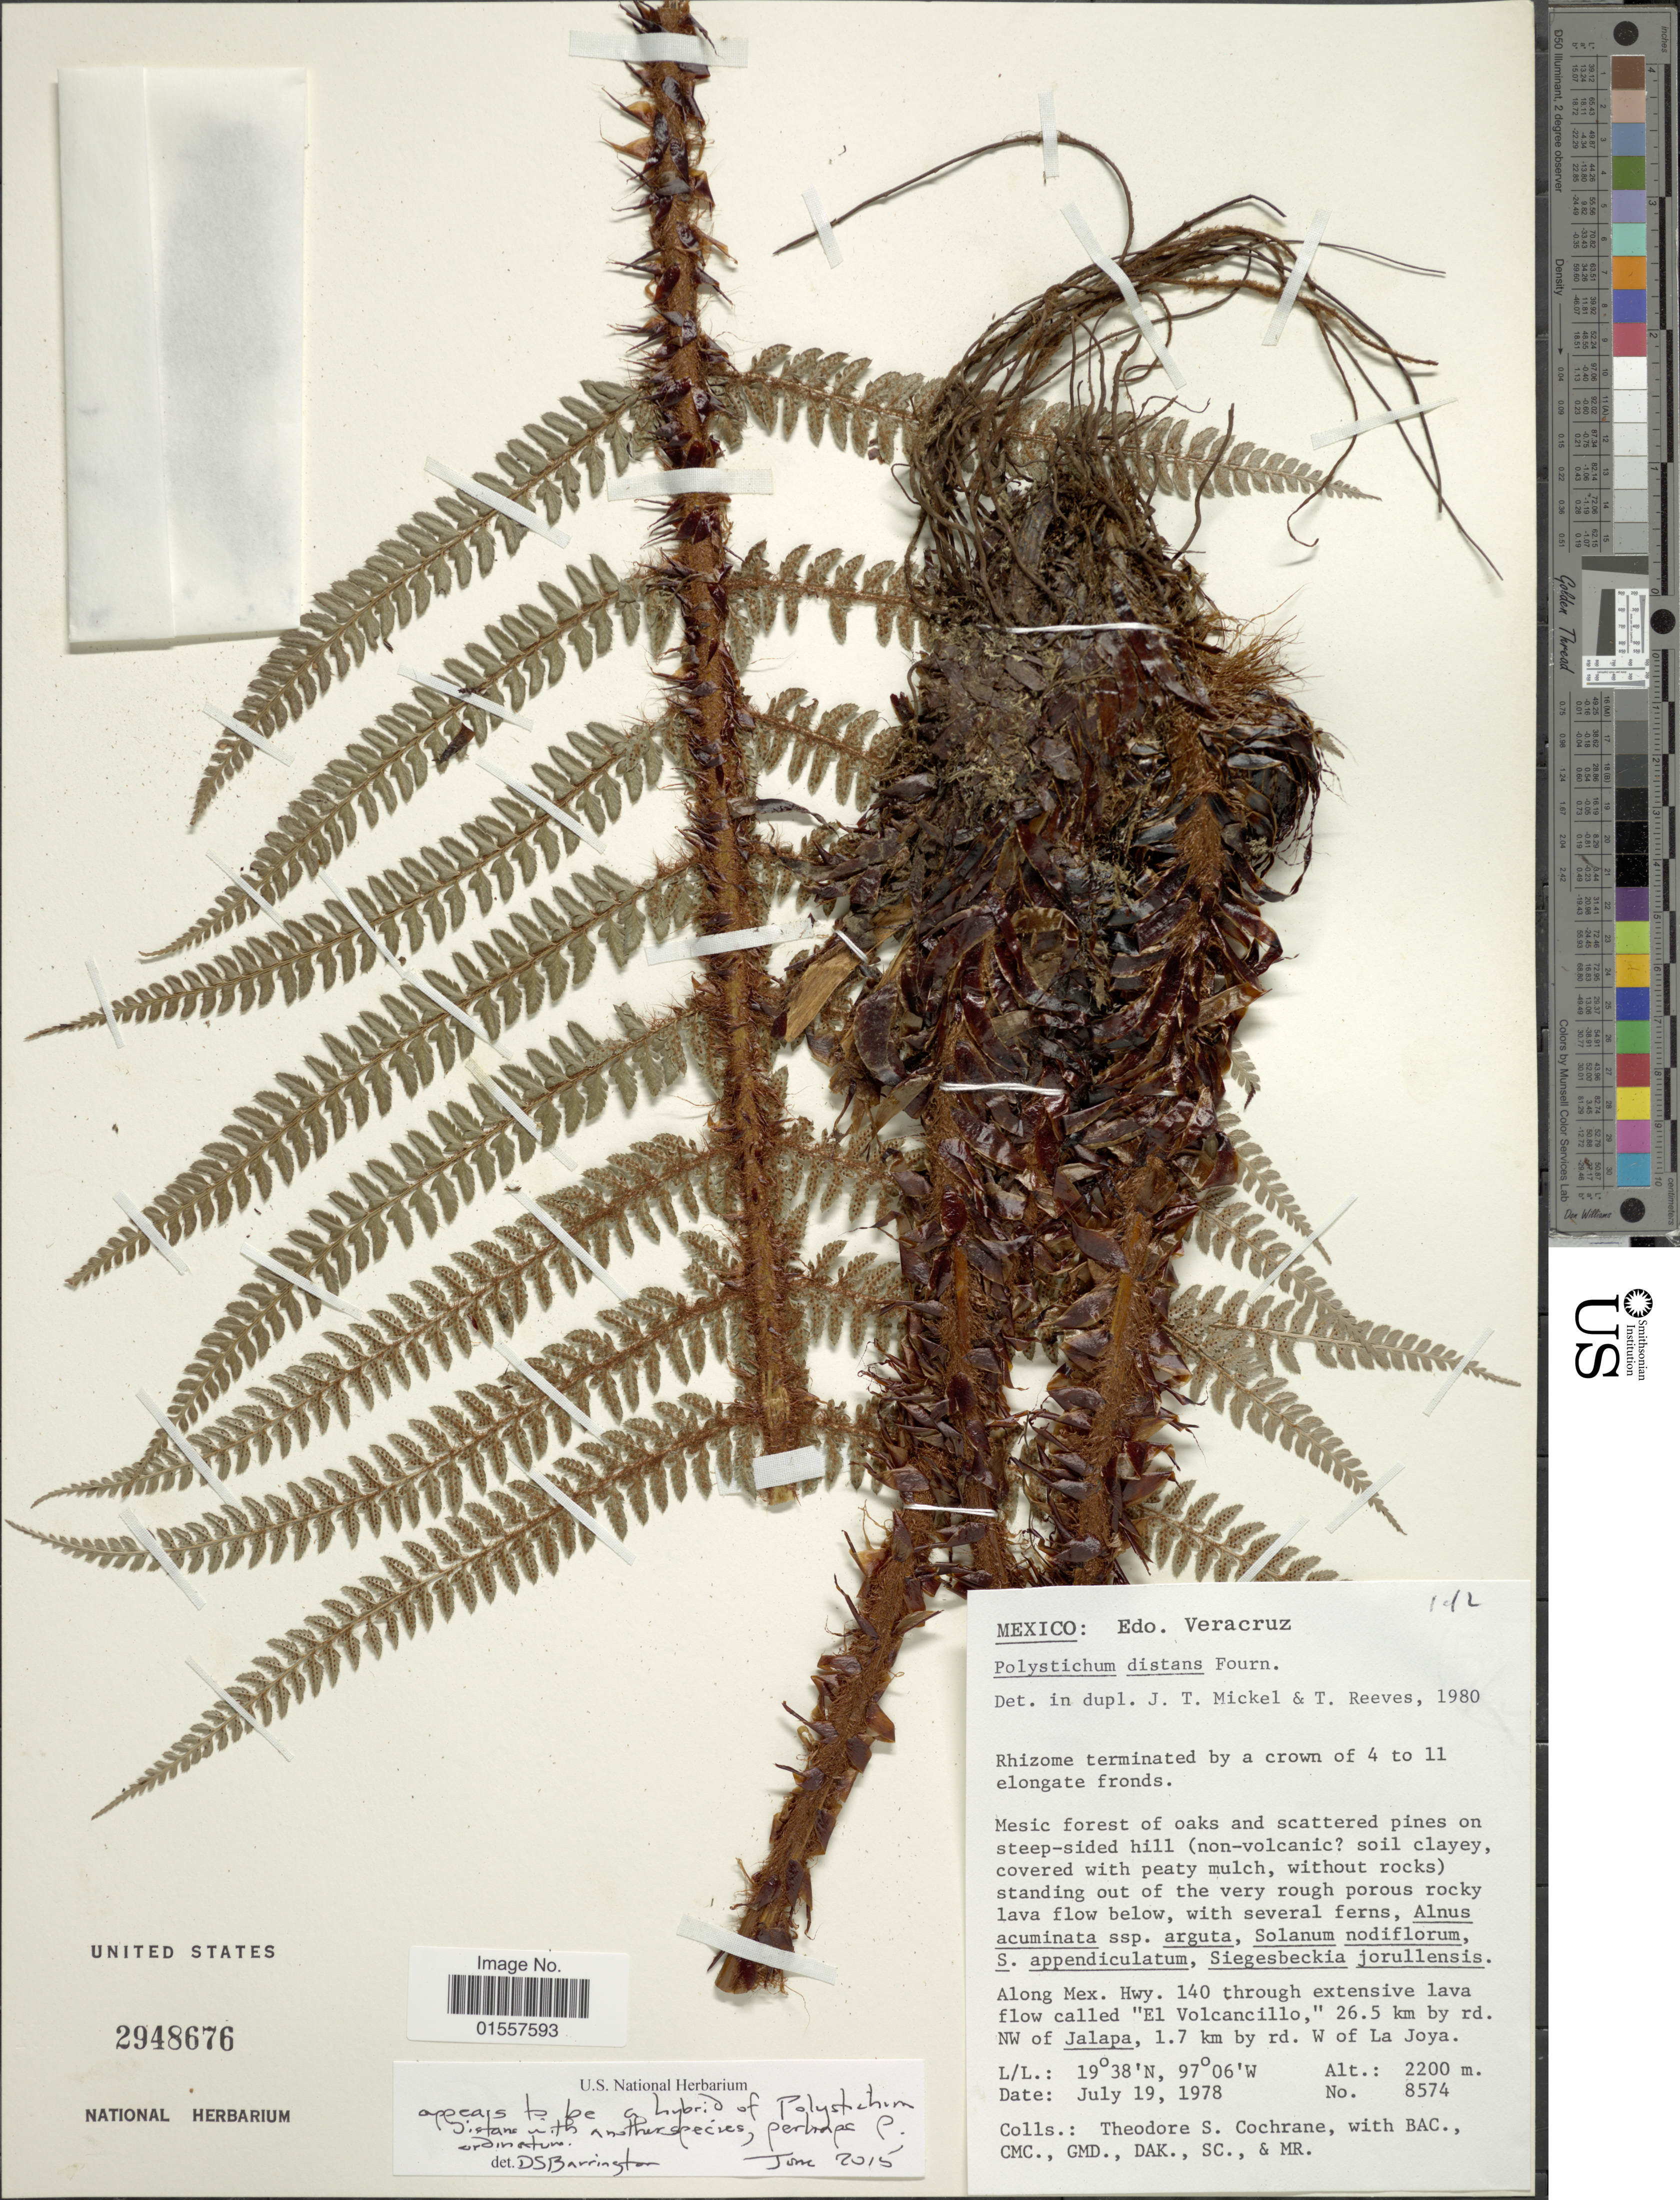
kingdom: Plantae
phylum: Tracheophyta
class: Polypodiopsida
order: Polypodiales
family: Dryopteridaceae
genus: Polystichum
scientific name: Polystichum distans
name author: E. Fourn.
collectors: T. S. Cochrane, B. A. C., C. M. C., GMD & et al.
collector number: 8574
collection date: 1978-07-19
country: Mexico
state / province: Veracruz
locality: V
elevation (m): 2200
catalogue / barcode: US 2948676